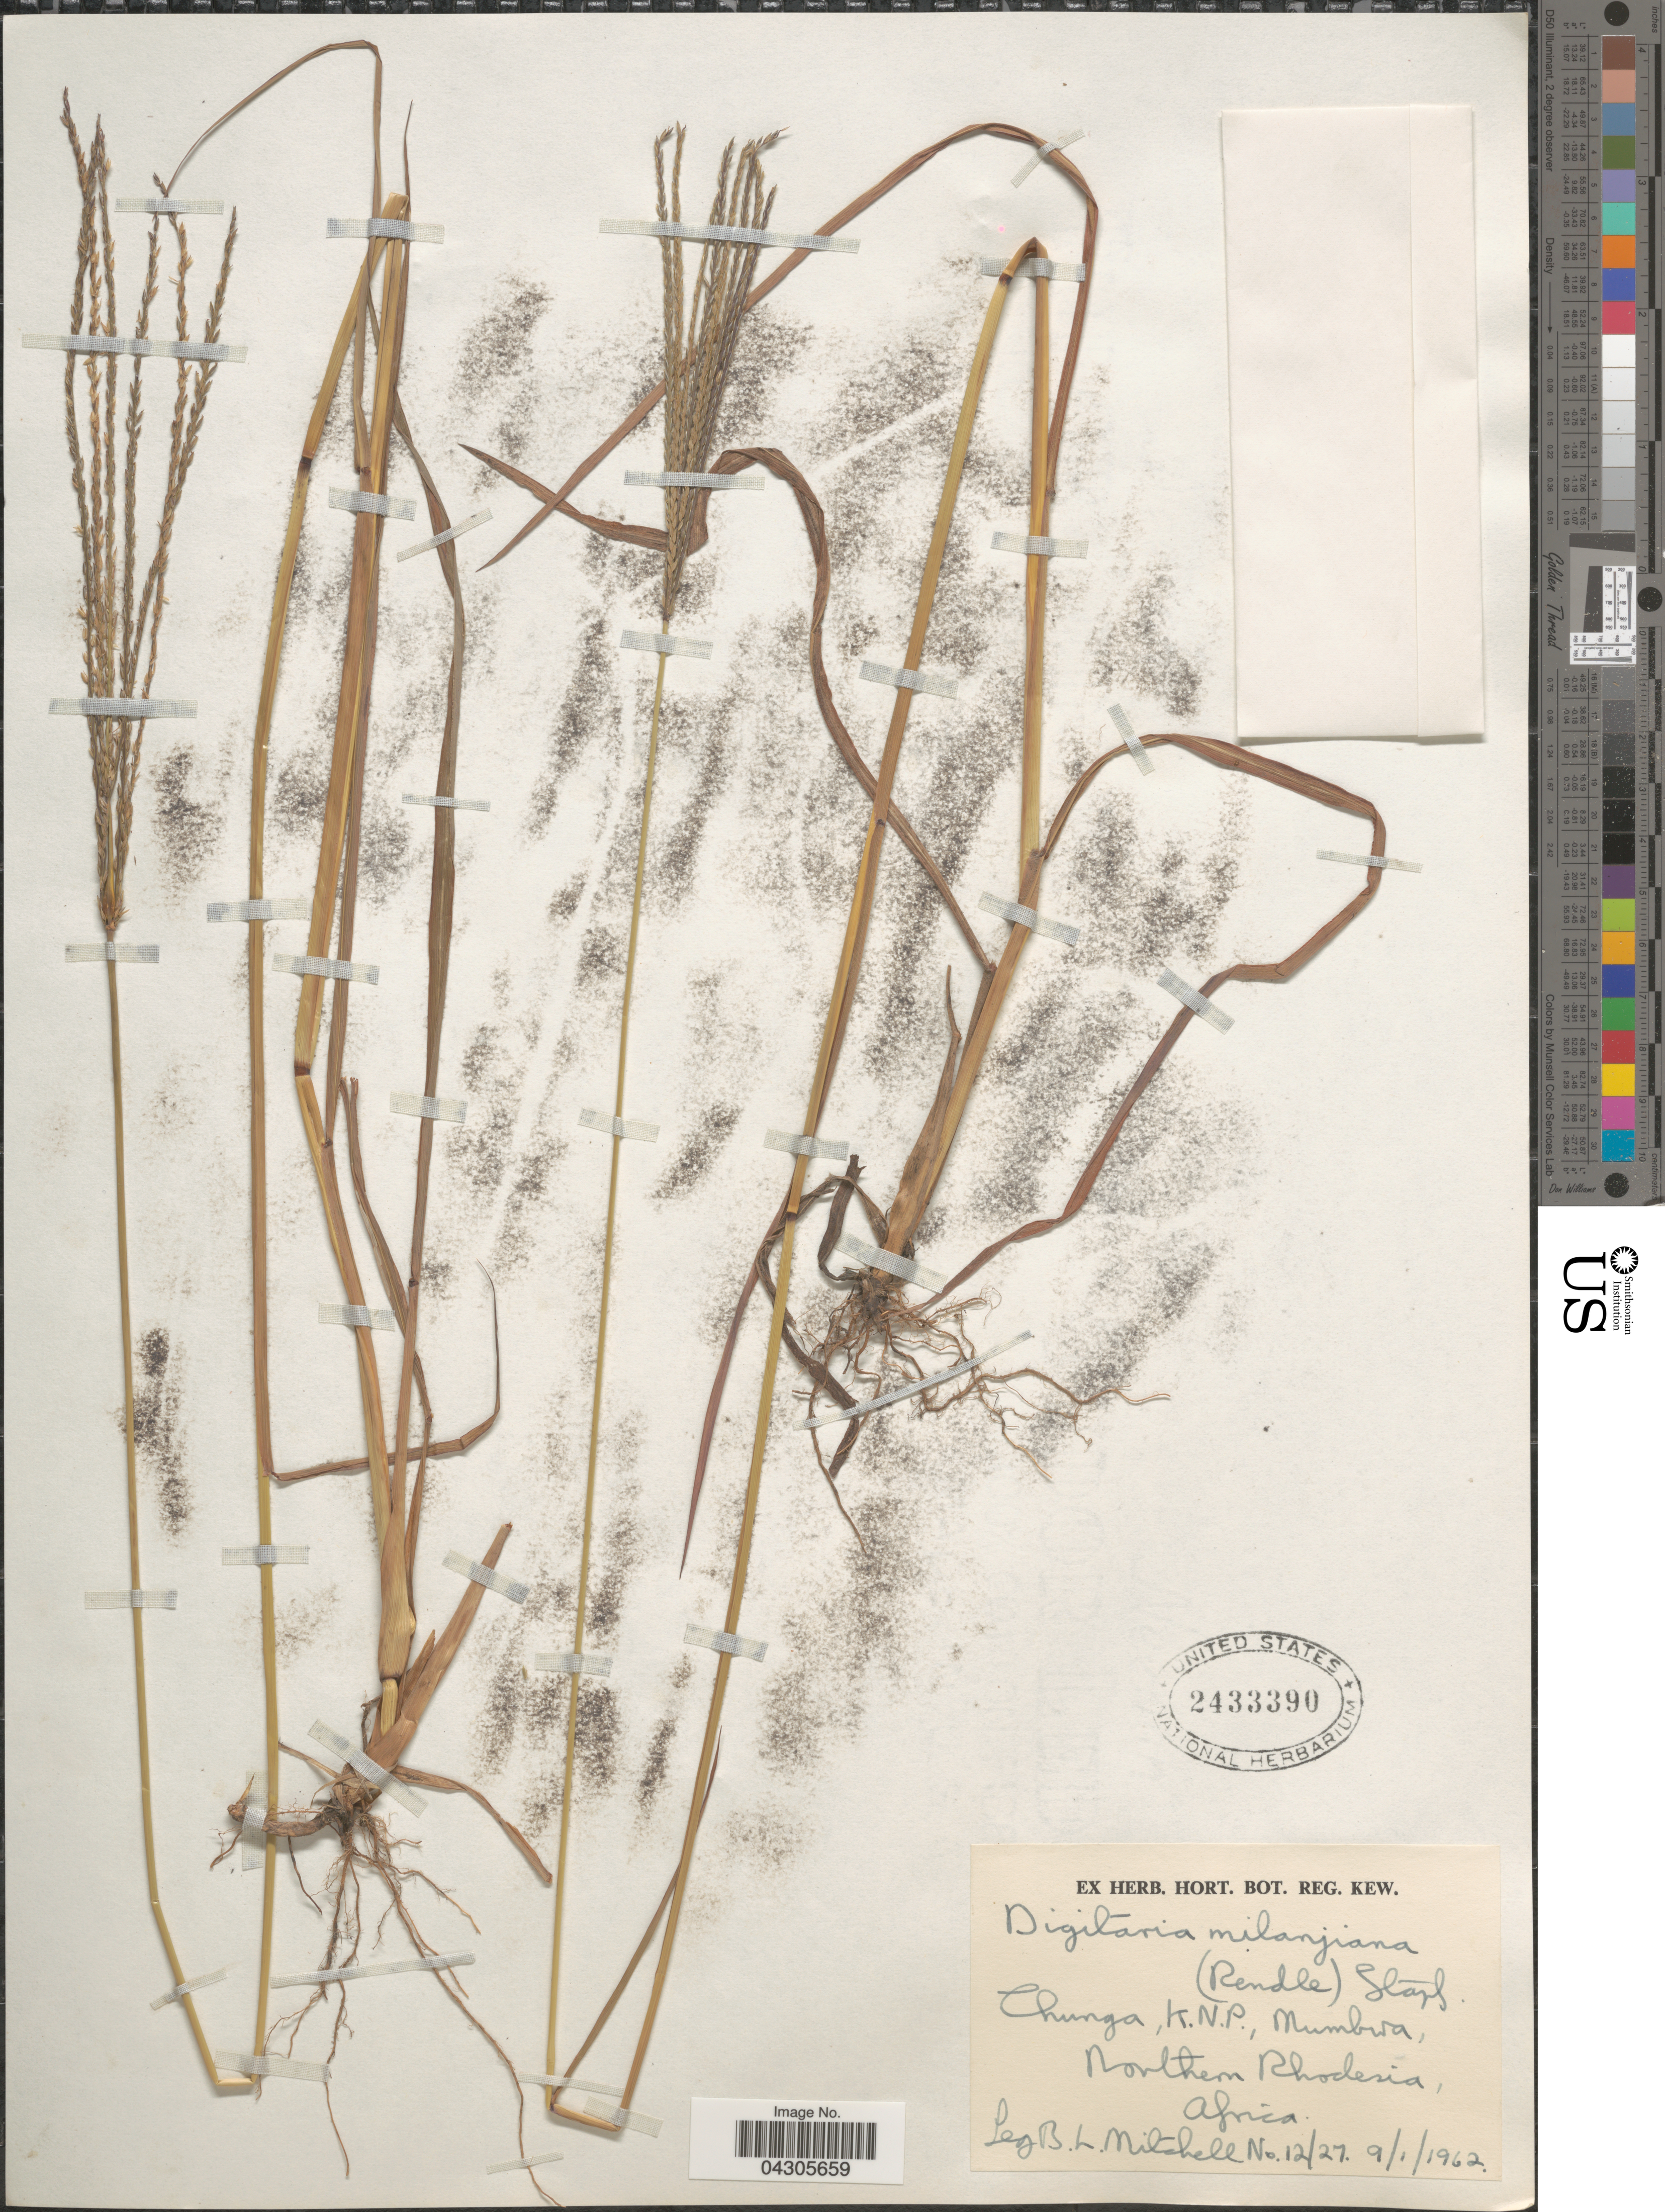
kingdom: Plantae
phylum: Tracheophyta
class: Liliopsida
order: Poales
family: Poaceae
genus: Digitaria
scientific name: Digitaria milanjiana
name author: (Rendle) Stapf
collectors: B. Mitchell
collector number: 12/27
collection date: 1962-01-09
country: Zambia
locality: Chunga, K.N.P., Mumbwa, Northern Rhodesia.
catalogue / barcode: US 2433390